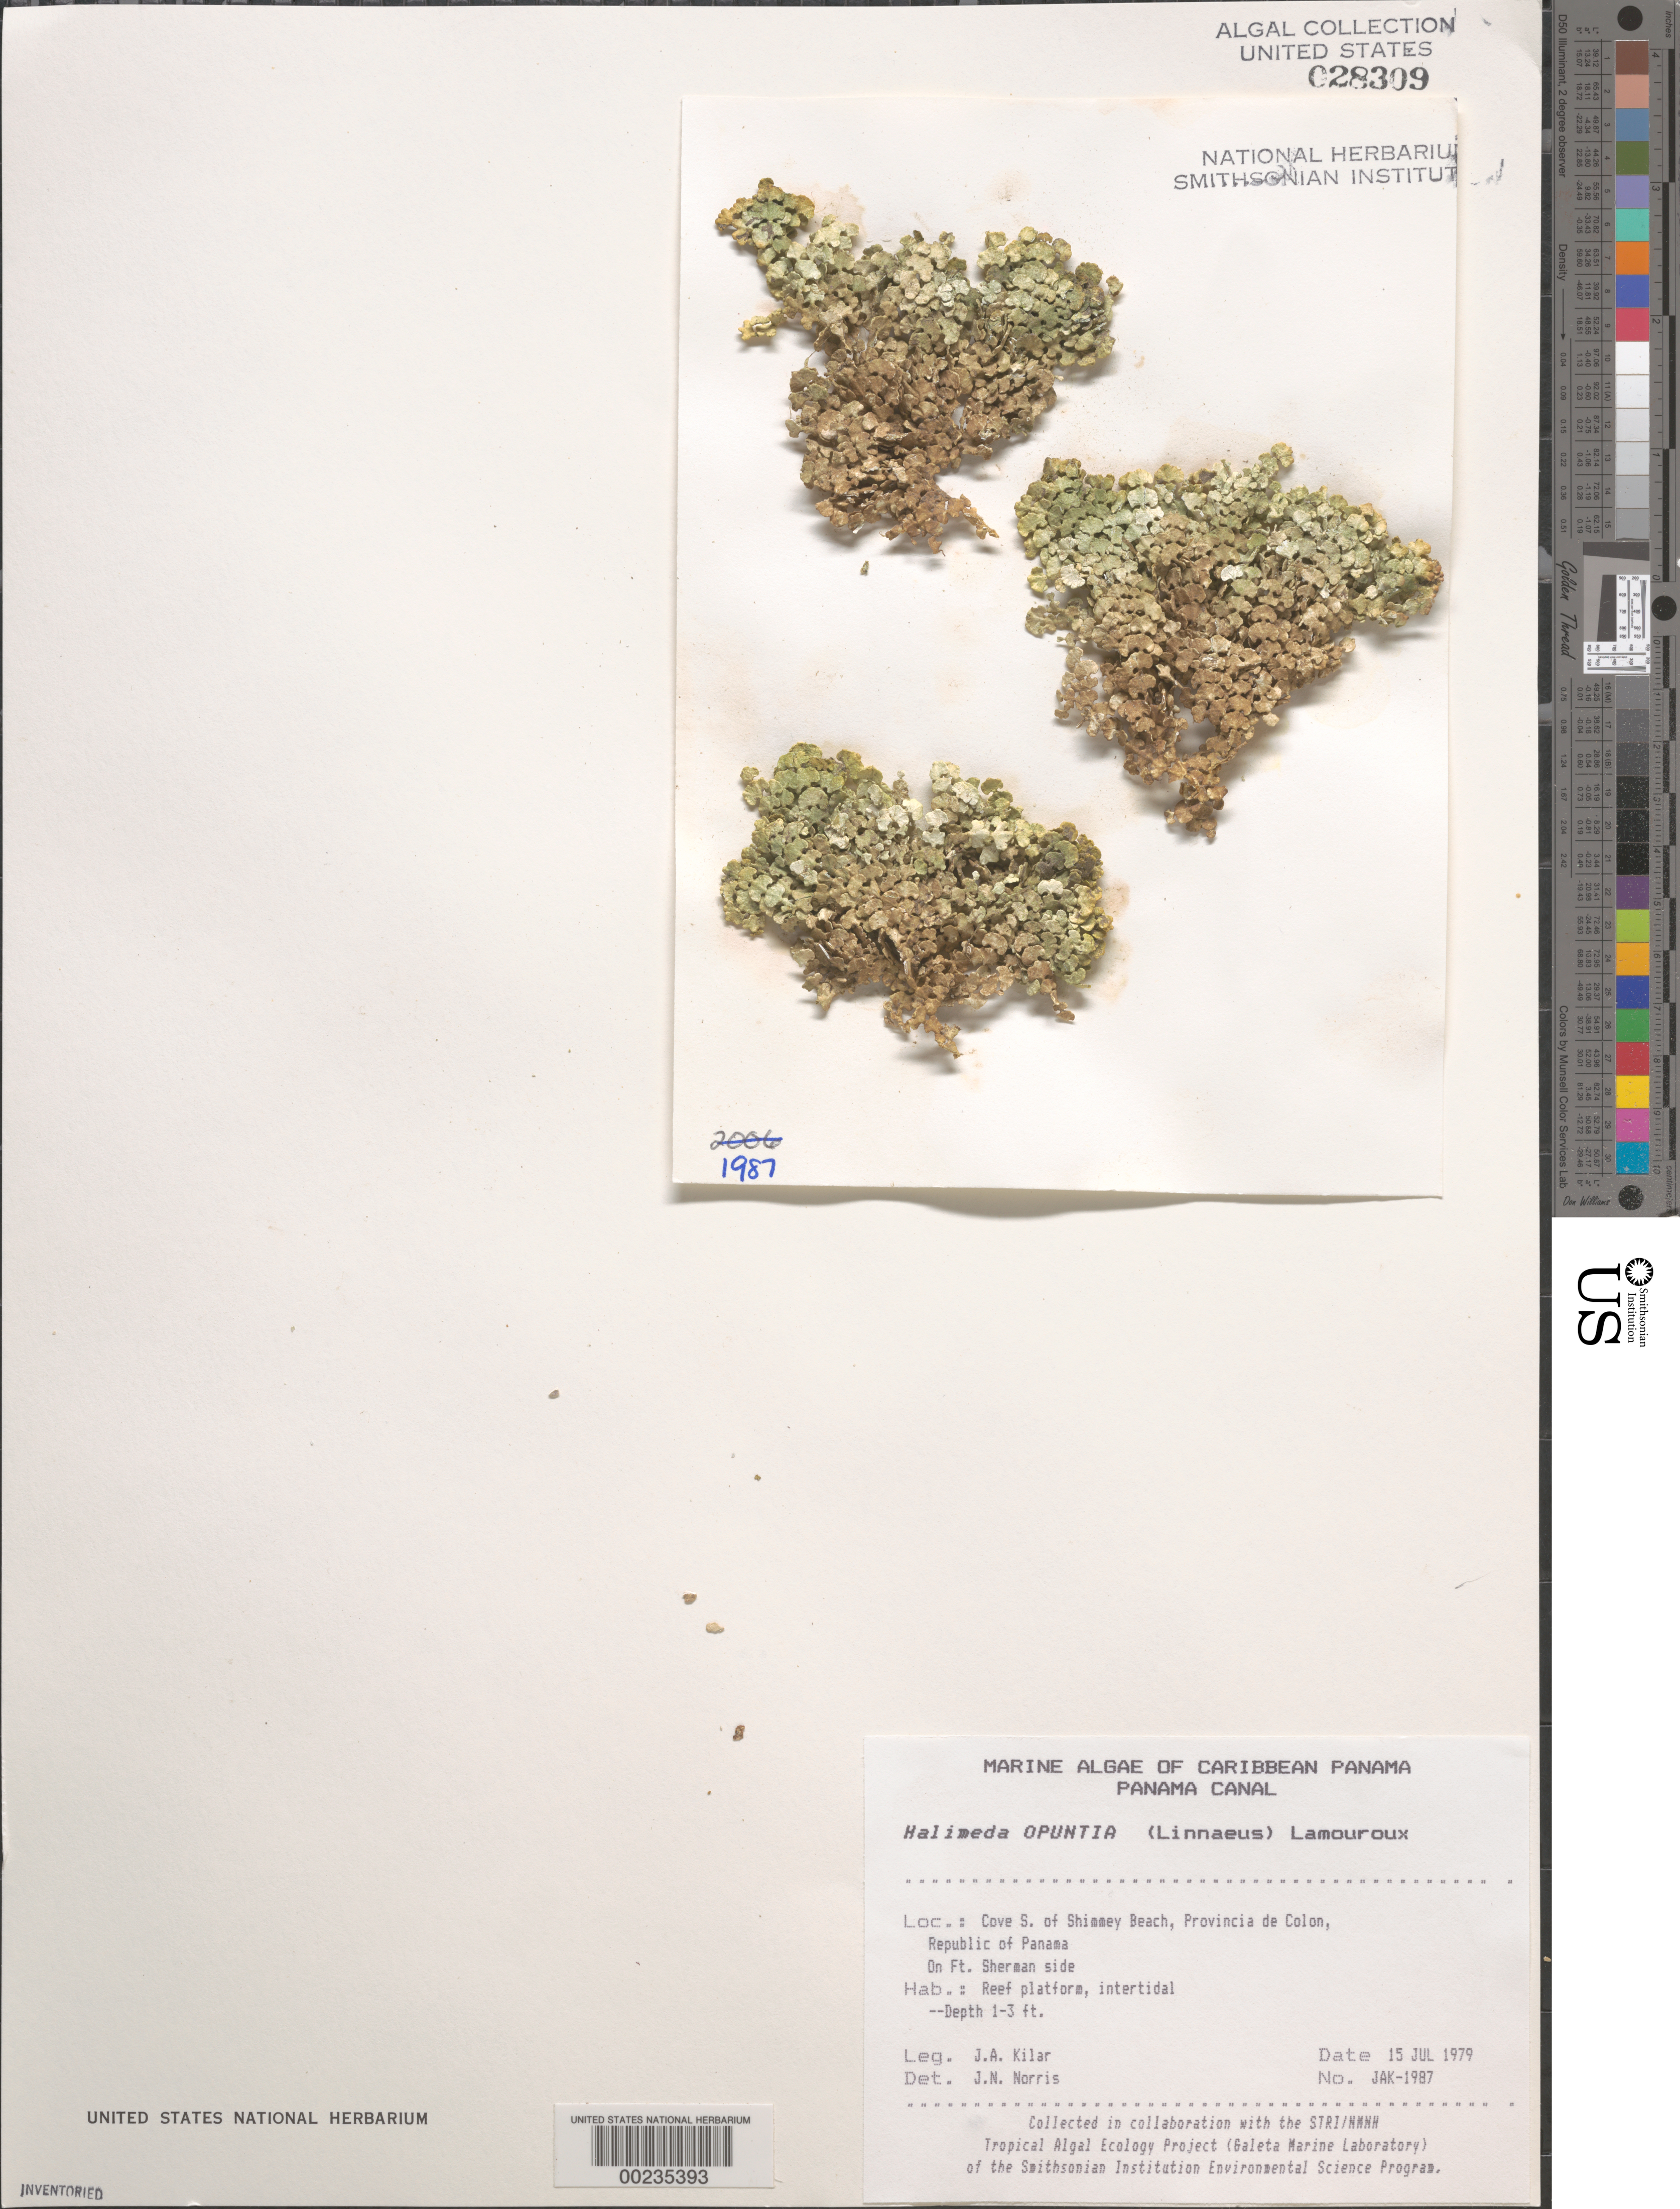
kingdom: Plantae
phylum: Chlorophyta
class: Ulvophyceae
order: Bryopsidales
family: Halimedaceae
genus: Halimeda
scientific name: Halimeda opuntia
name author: (L.) J.V.Lamouroux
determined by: Norris, James N.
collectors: J. A. Kilar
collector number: JAK-1987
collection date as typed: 15 Jul 1979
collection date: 1979-07-15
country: Panama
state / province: Colón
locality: Cove south of Shimmey Beach, Fort Sherman side, Panama Canal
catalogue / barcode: US 28309